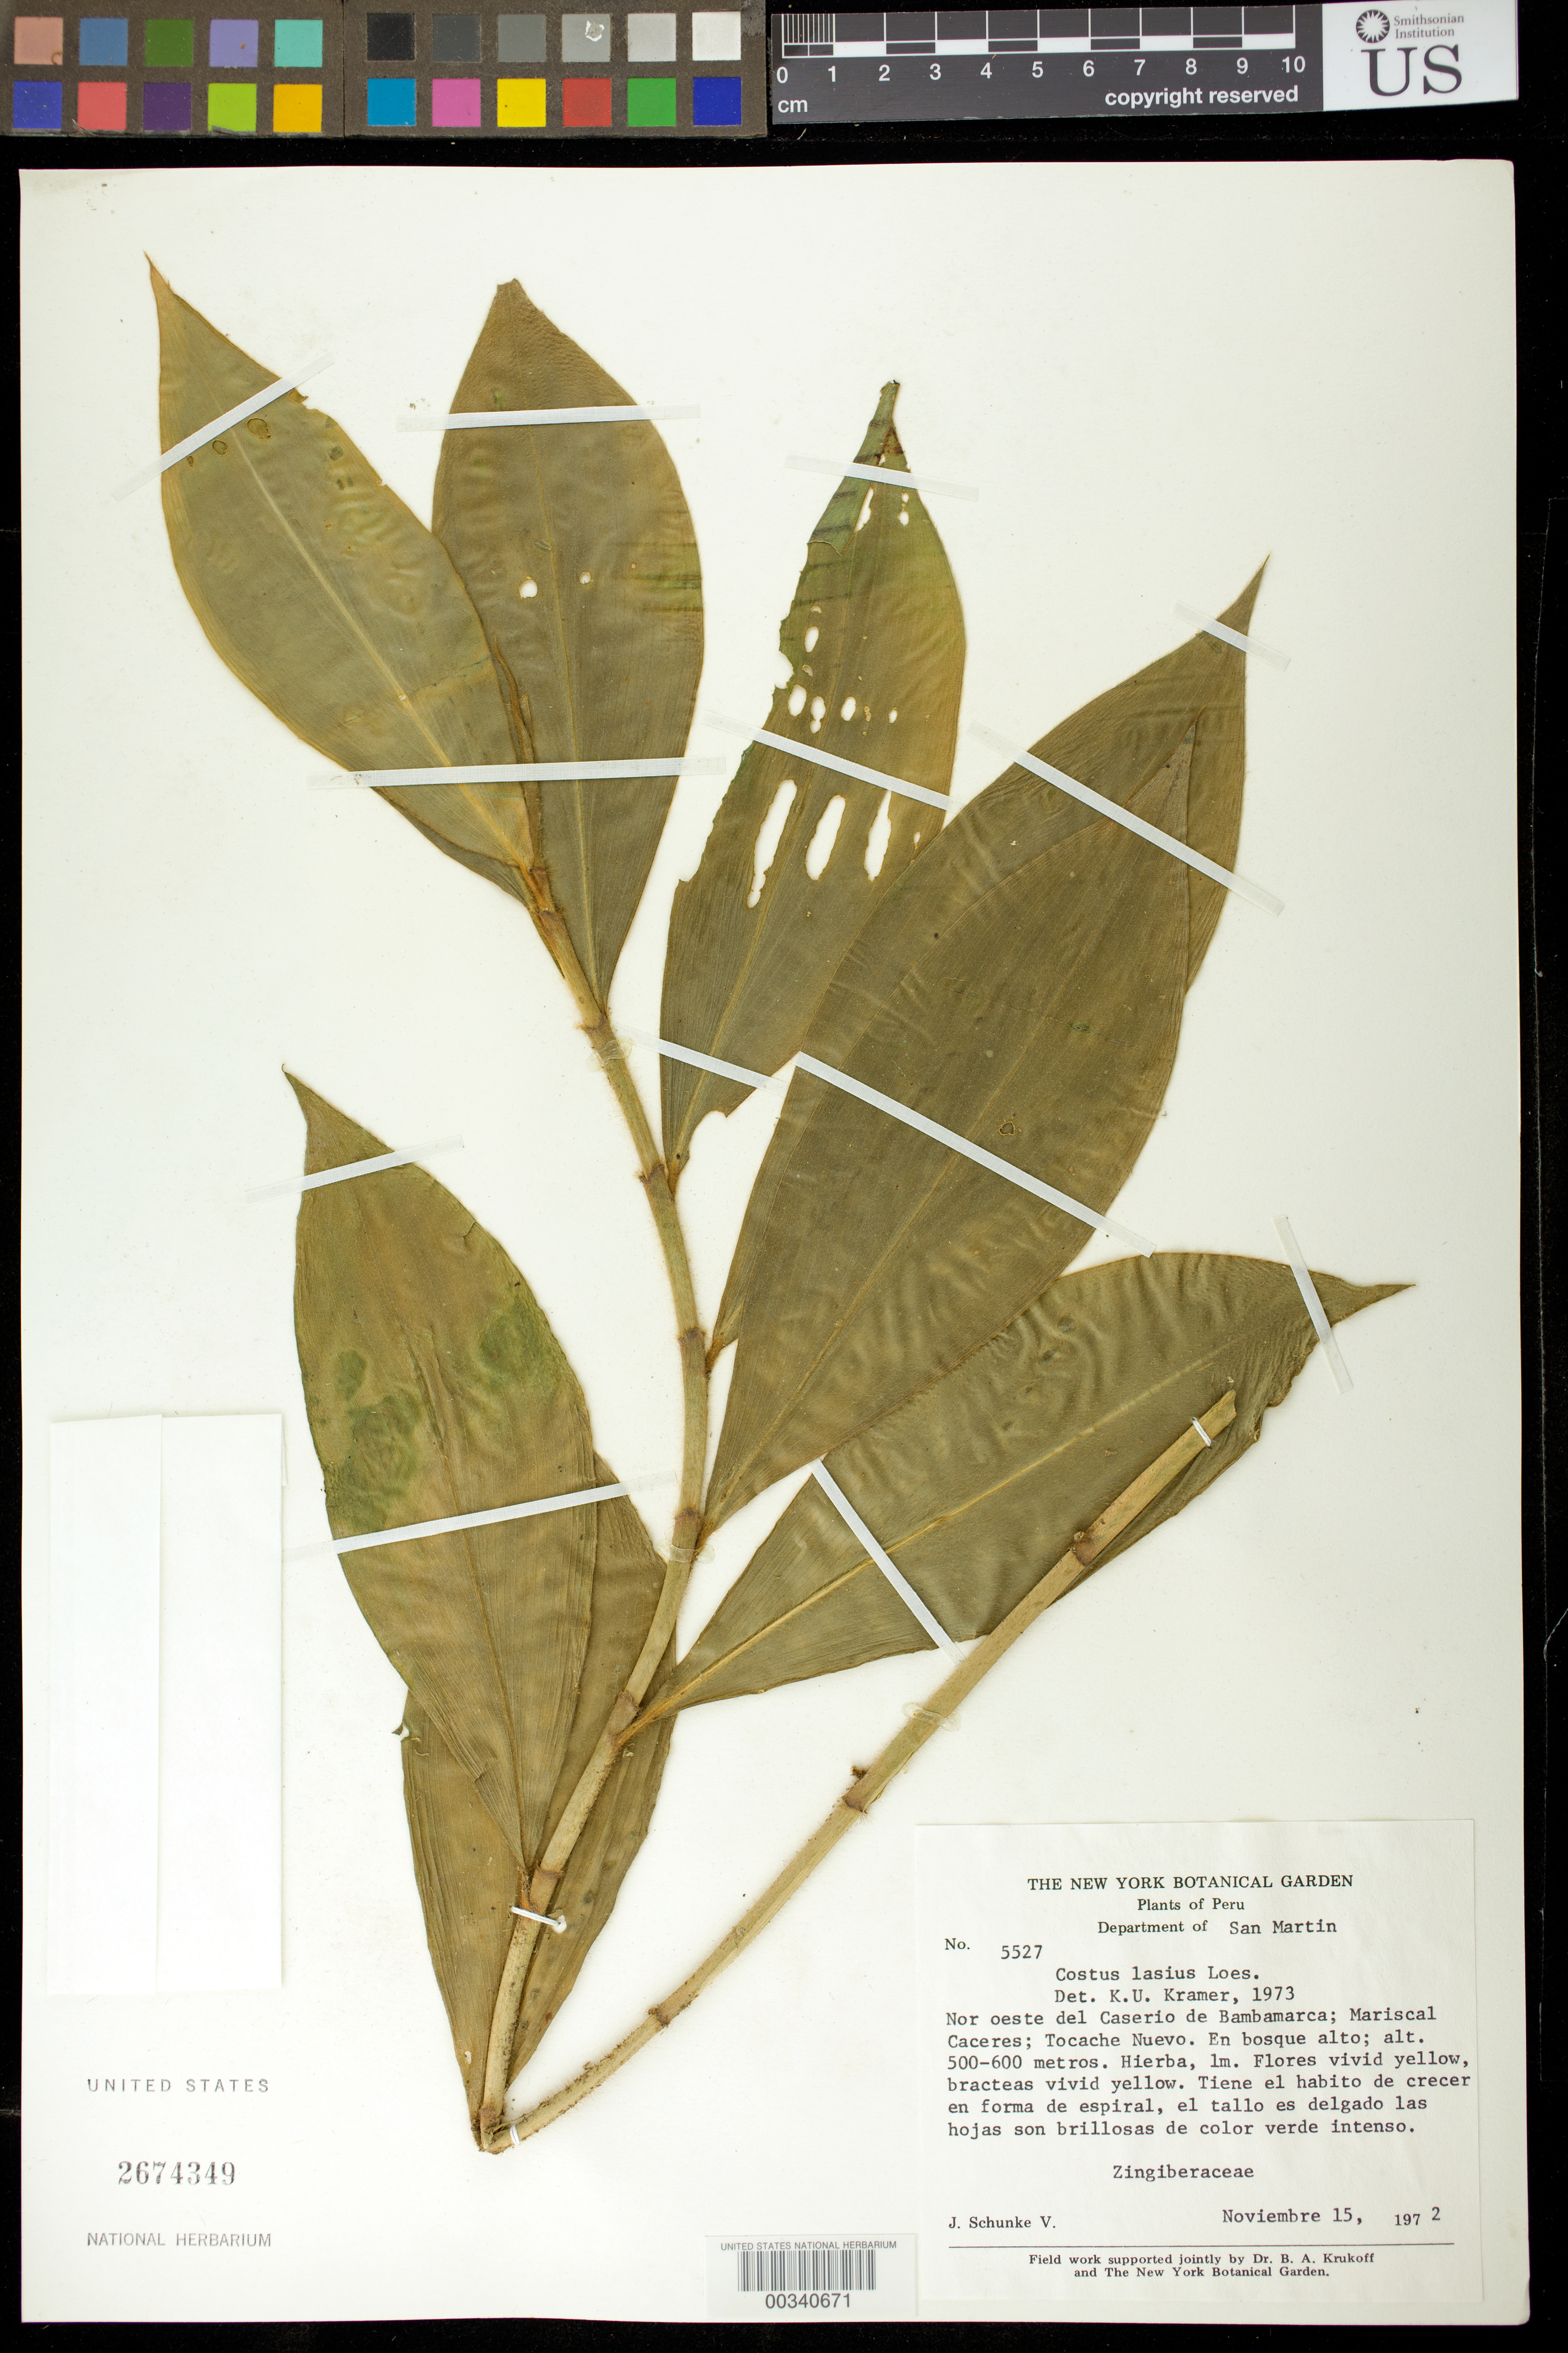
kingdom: Plantae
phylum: Tracheophyta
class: Liliopsida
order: Zingiberales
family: Costaceae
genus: Costus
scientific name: Costus lasius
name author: Loes.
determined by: Kramer, K. U.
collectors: J. Schunke Vigo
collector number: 5527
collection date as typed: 15 Nov 1972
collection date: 1972-11-15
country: Peru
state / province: San Martín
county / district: Mariscal Cáceres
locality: Nor oeste del caserio de bambamarca; tocache nuevo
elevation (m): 500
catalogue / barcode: US 2674349